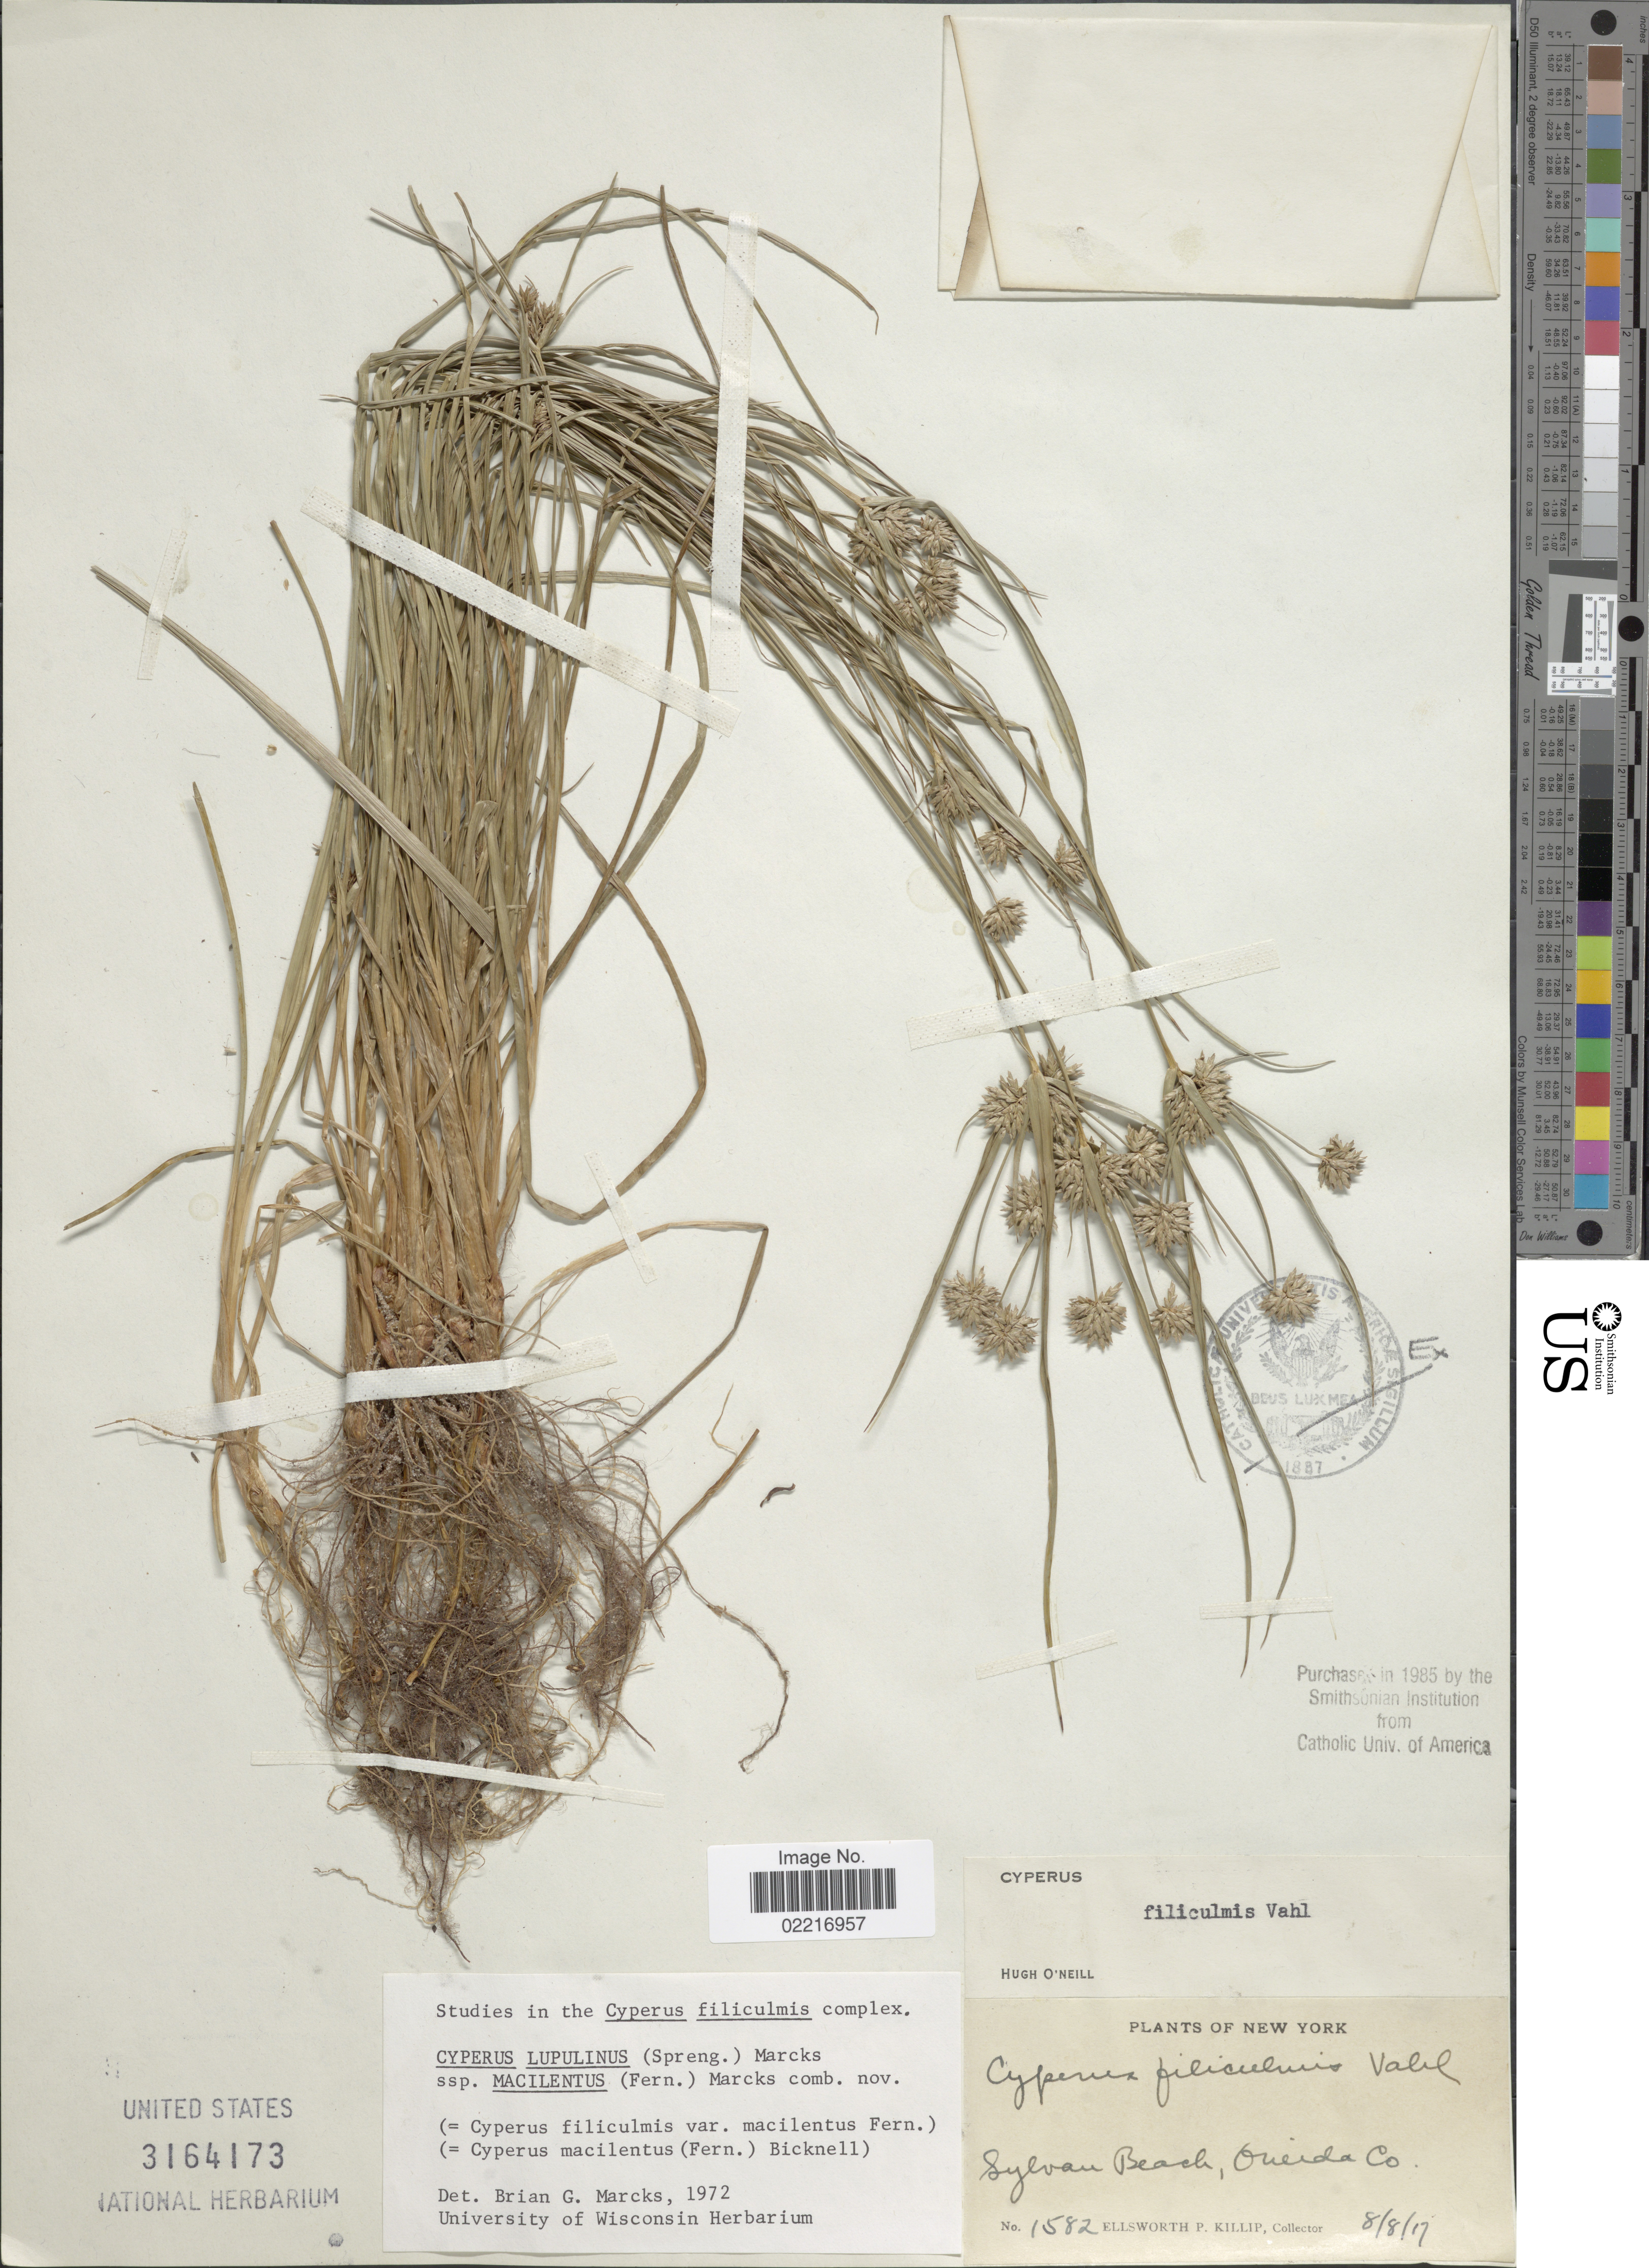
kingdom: Plantae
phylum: Tracheophyta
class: Liliopsida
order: Poales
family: Cyperaceae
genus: Cyperus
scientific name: Cyperus lupulinus subsp. macilentus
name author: (Fernald) Marcks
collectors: E. P. Killip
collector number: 1582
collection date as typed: Transcribed d/m/y: 8/8/17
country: United States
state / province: New York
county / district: Oneida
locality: Sylvan Beach, Oneida Co.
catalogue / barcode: US 3164173